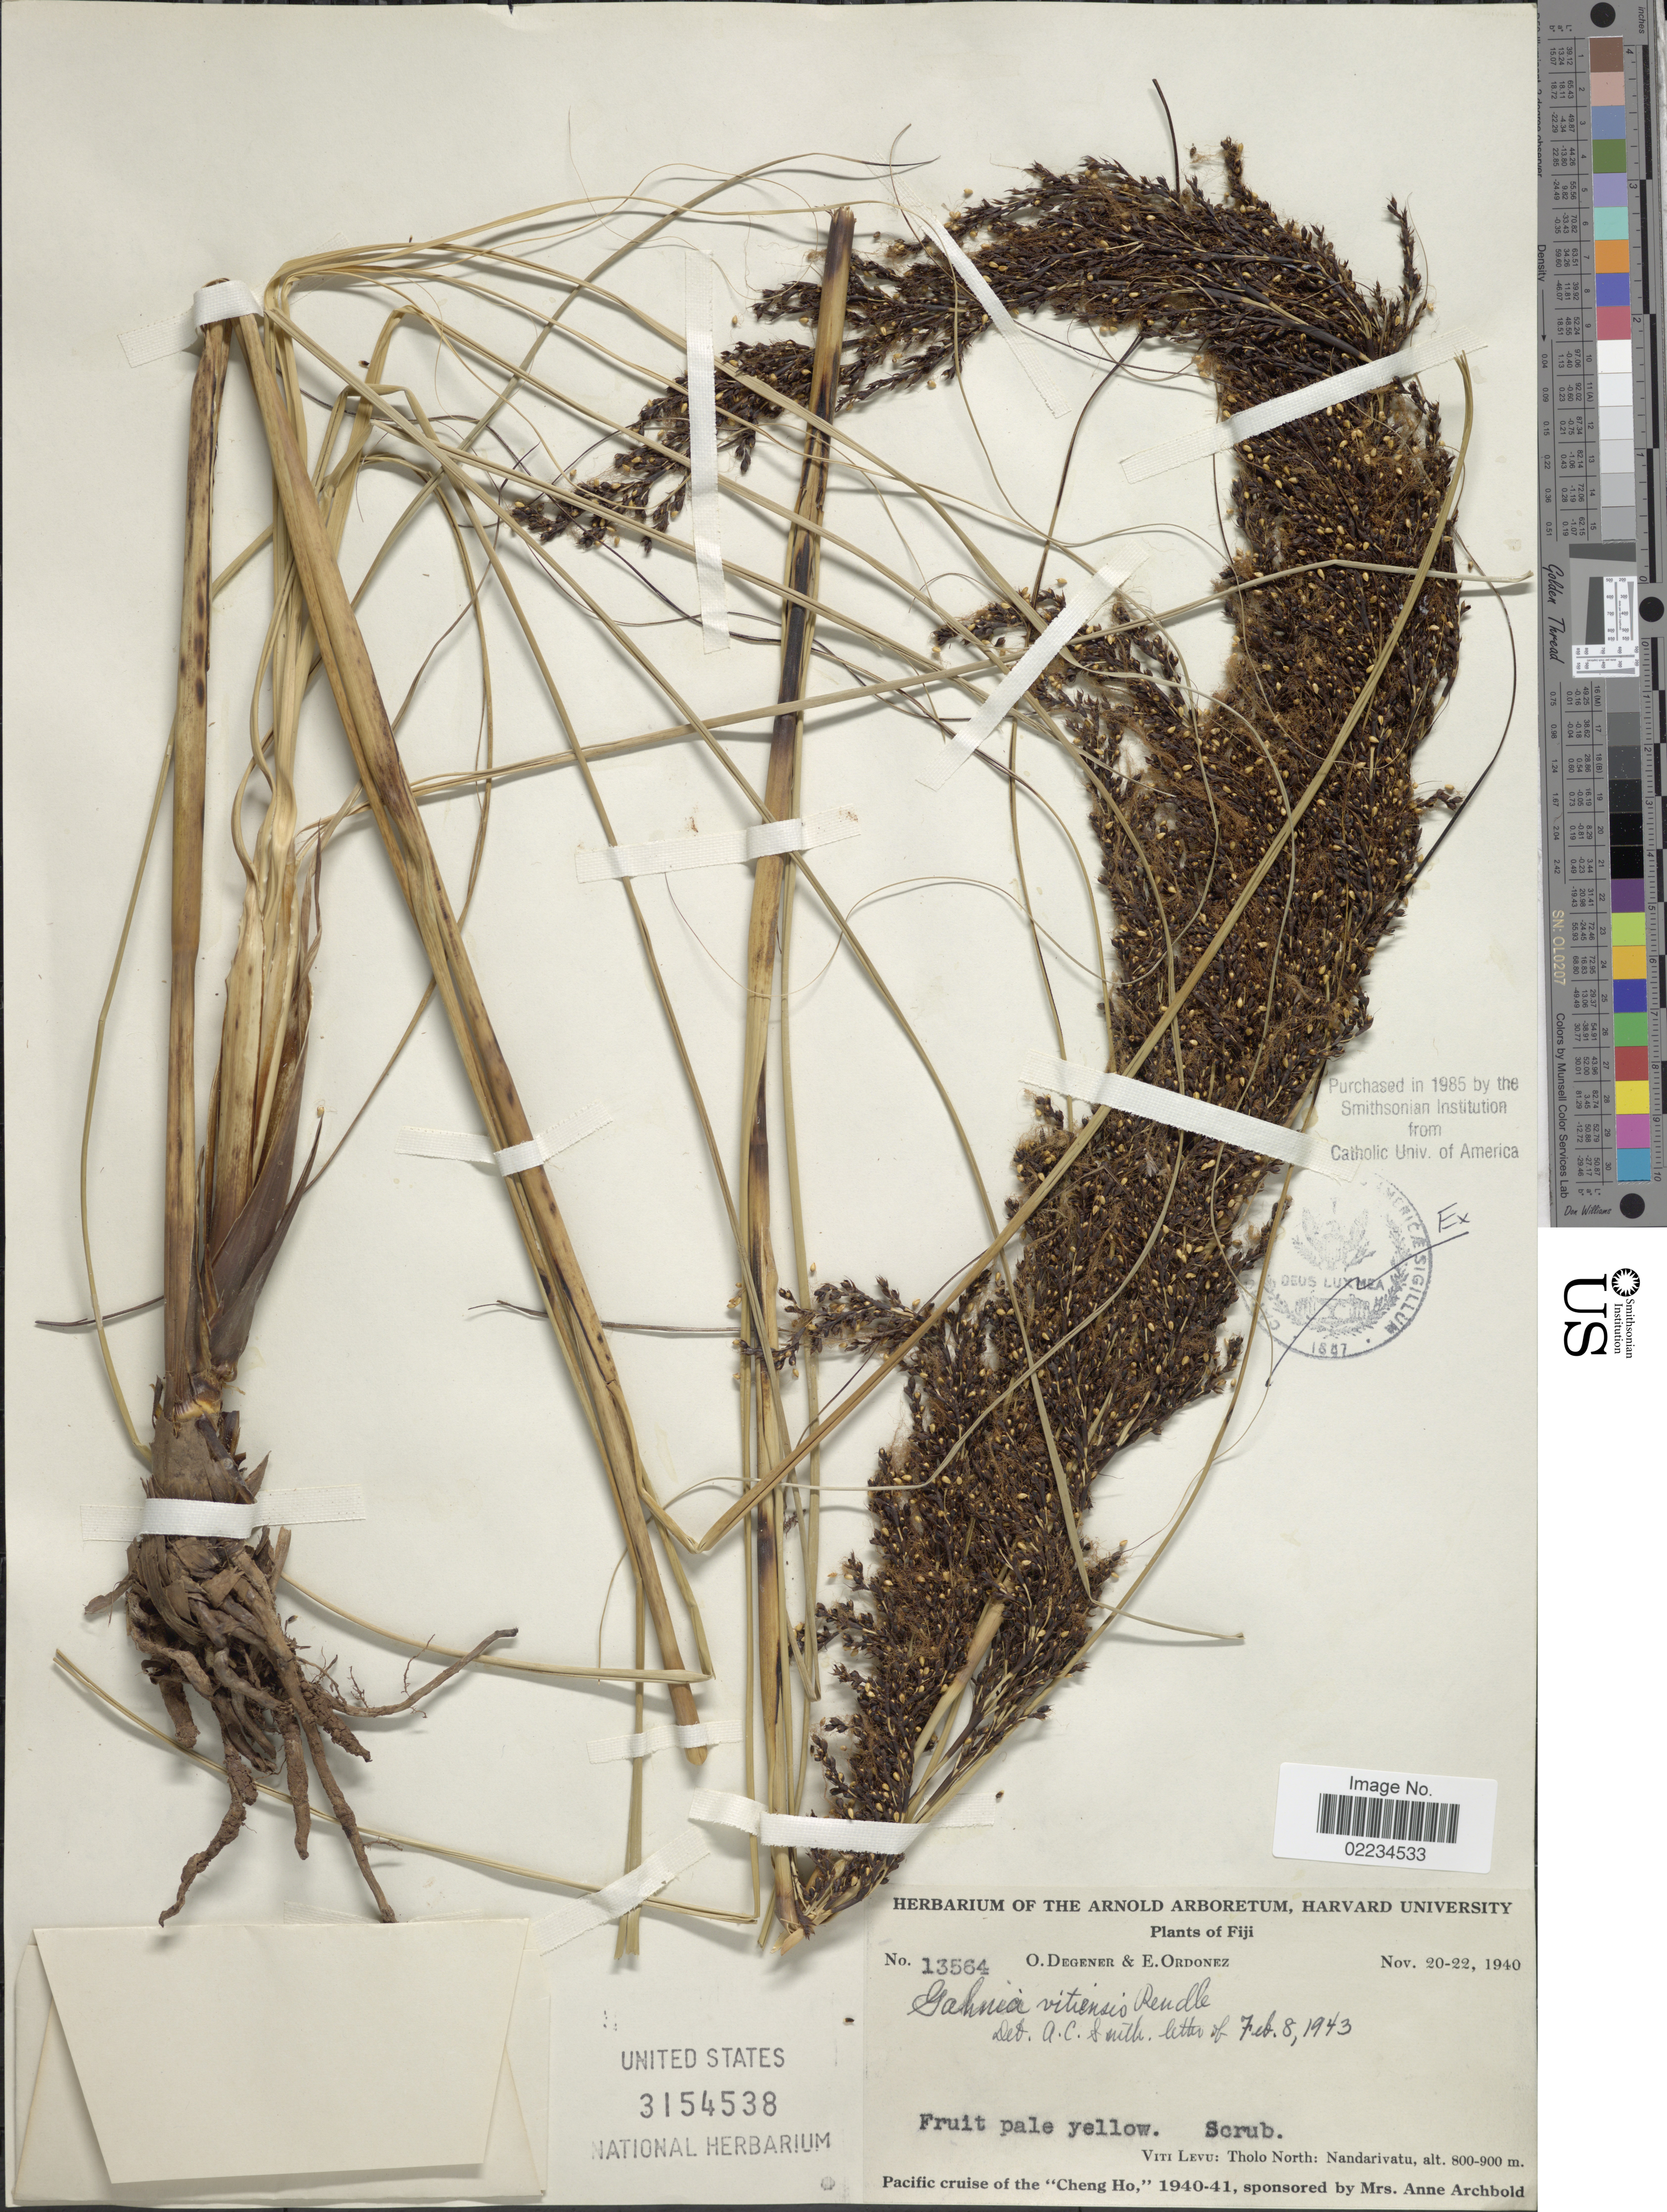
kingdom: Plantae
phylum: Tracheophyta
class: Liliopsida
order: Poales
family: Cyperaceae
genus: Gahnia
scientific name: Gahnia vitiensis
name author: Rendle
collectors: O. Degener & E. Ordonez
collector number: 13564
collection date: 1940-11-20/1940-11-22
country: Fiji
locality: Viti Levu: Tholo North: Nandarivatu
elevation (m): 800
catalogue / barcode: US 3154538